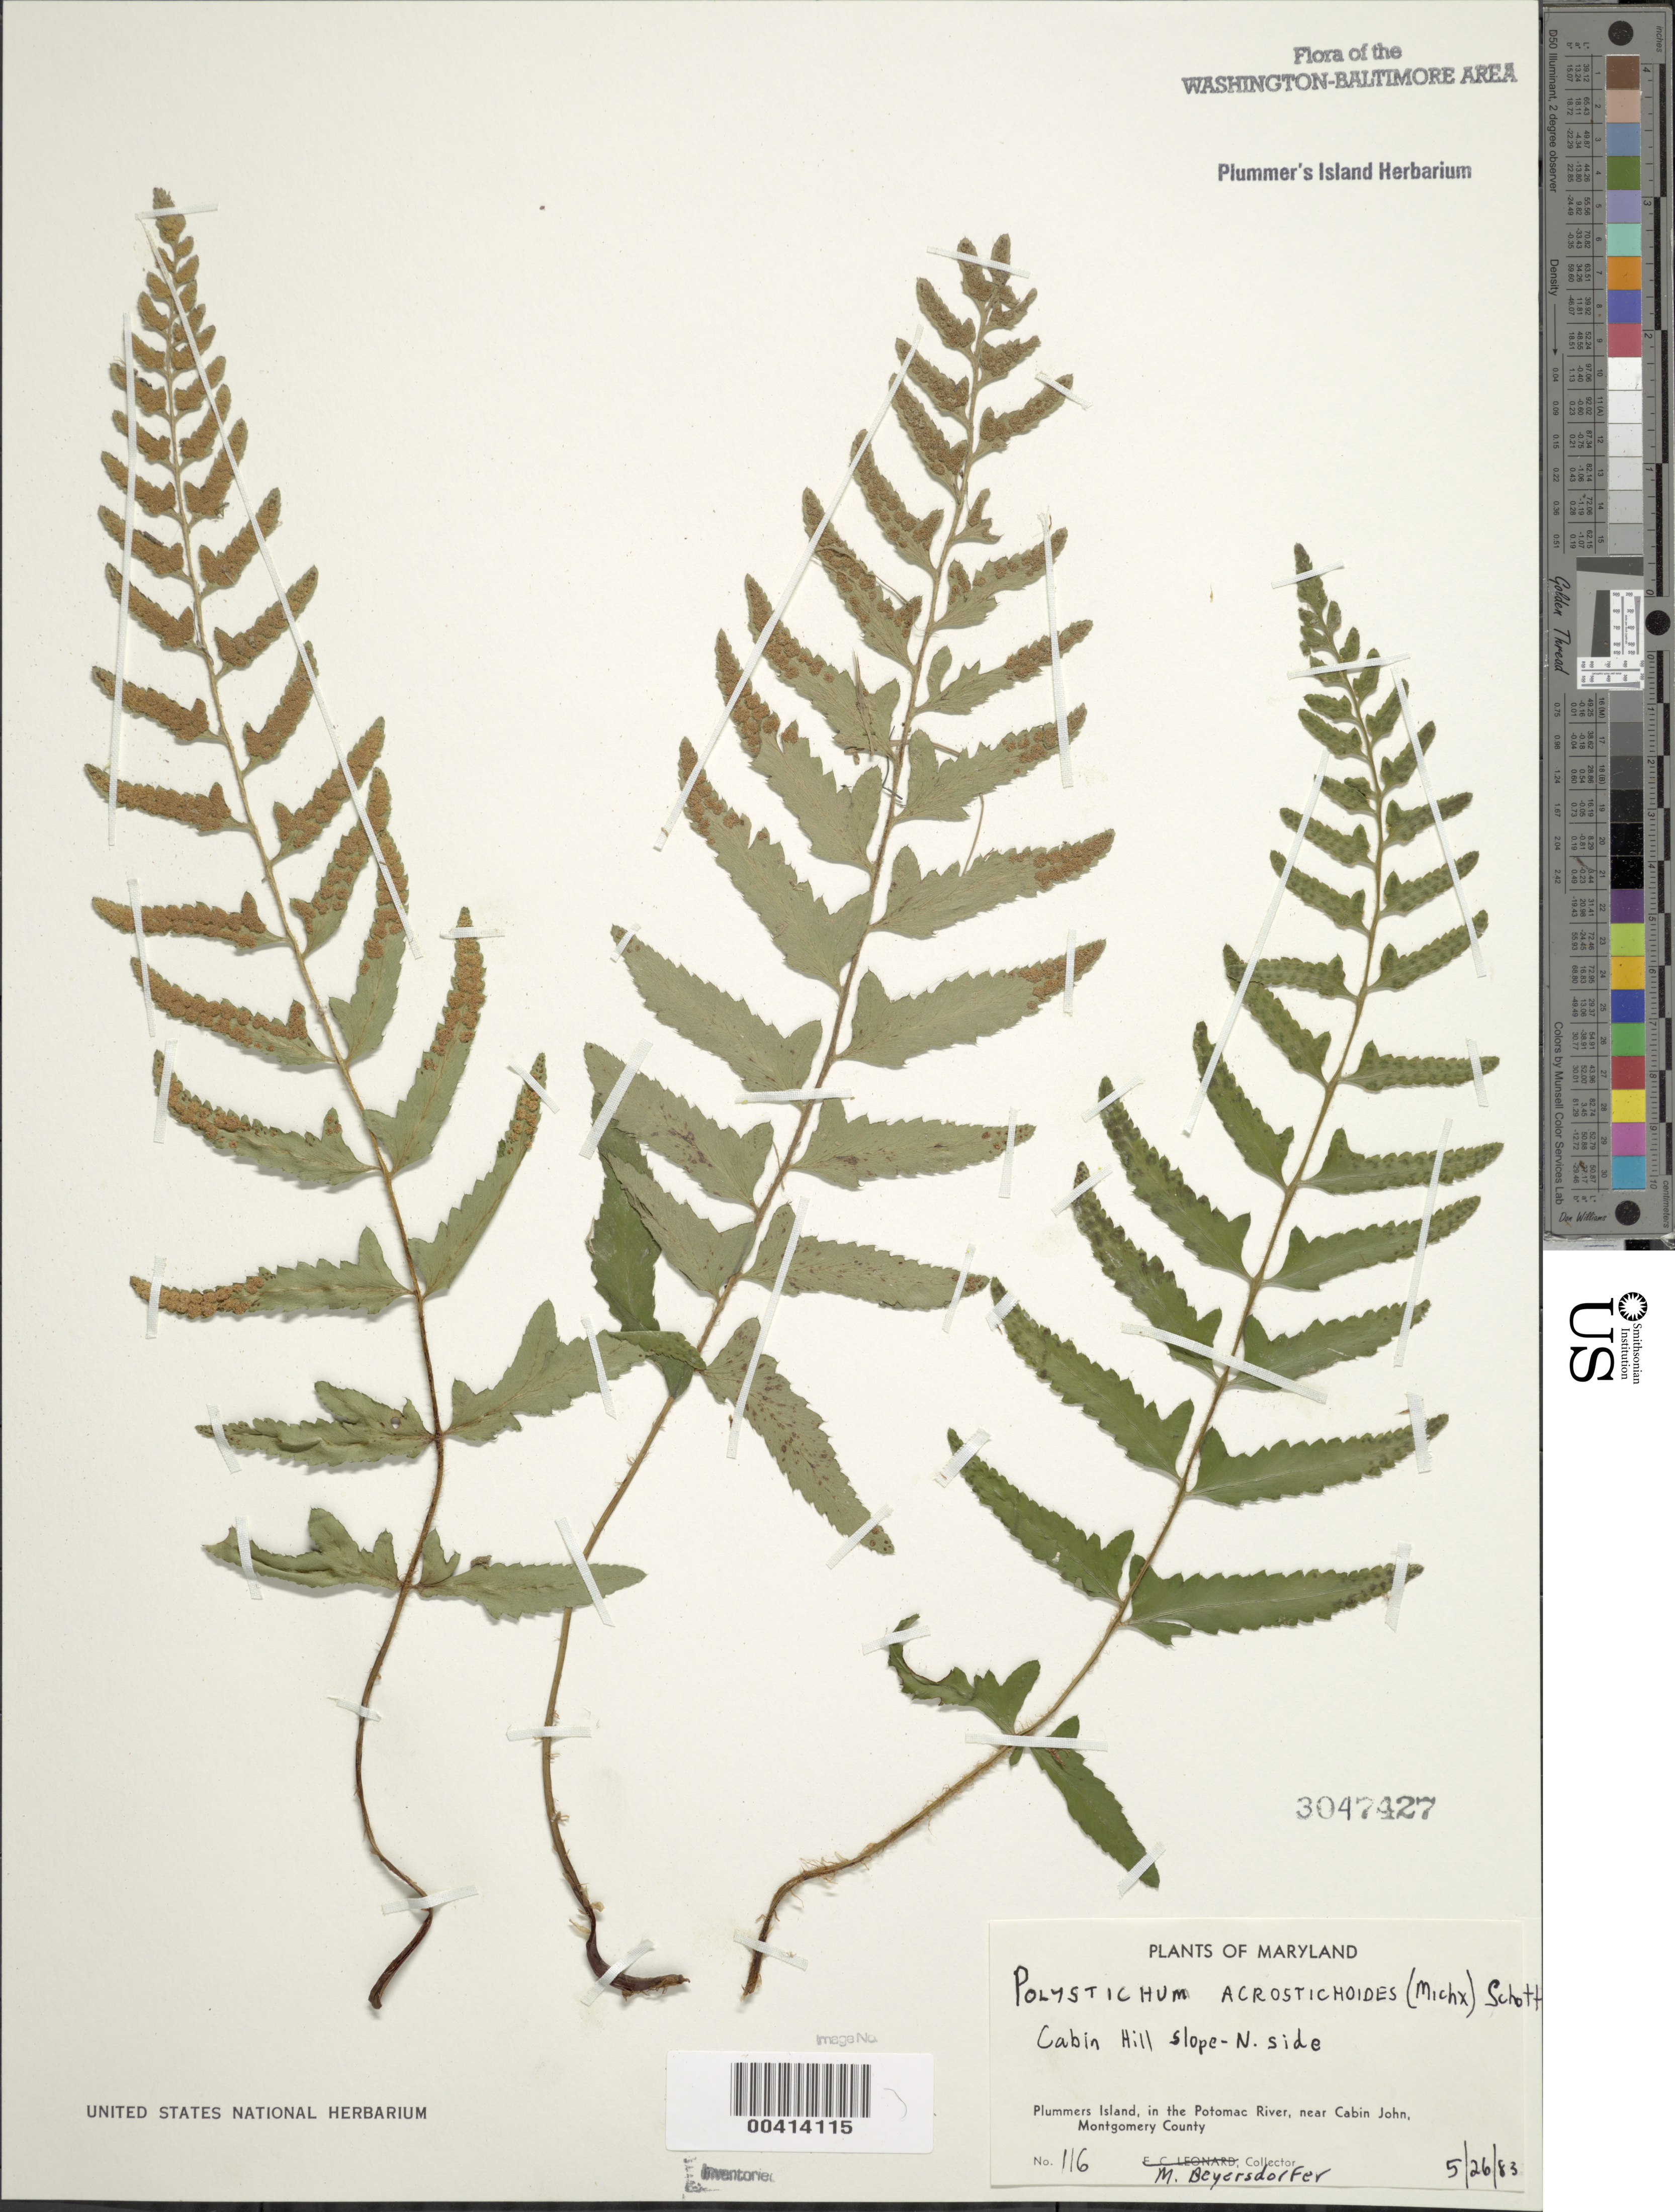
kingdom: Plantae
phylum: Tracheophyta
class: Polypodiopsida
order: Polypodiales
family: Dryopteridaceae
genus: Polystichum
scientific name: Polystichum acrostichoides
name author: (Michx.) Schott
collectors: M. Beyersdorfer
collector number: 116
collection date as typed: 26 May 1983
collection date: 1983-05-26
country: United States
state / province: Maryland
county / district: Montgomery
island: Plummers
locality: Plummer's Island; Cabin Hill slope - N. Side C. & O. Canal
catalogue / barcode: US 3047427